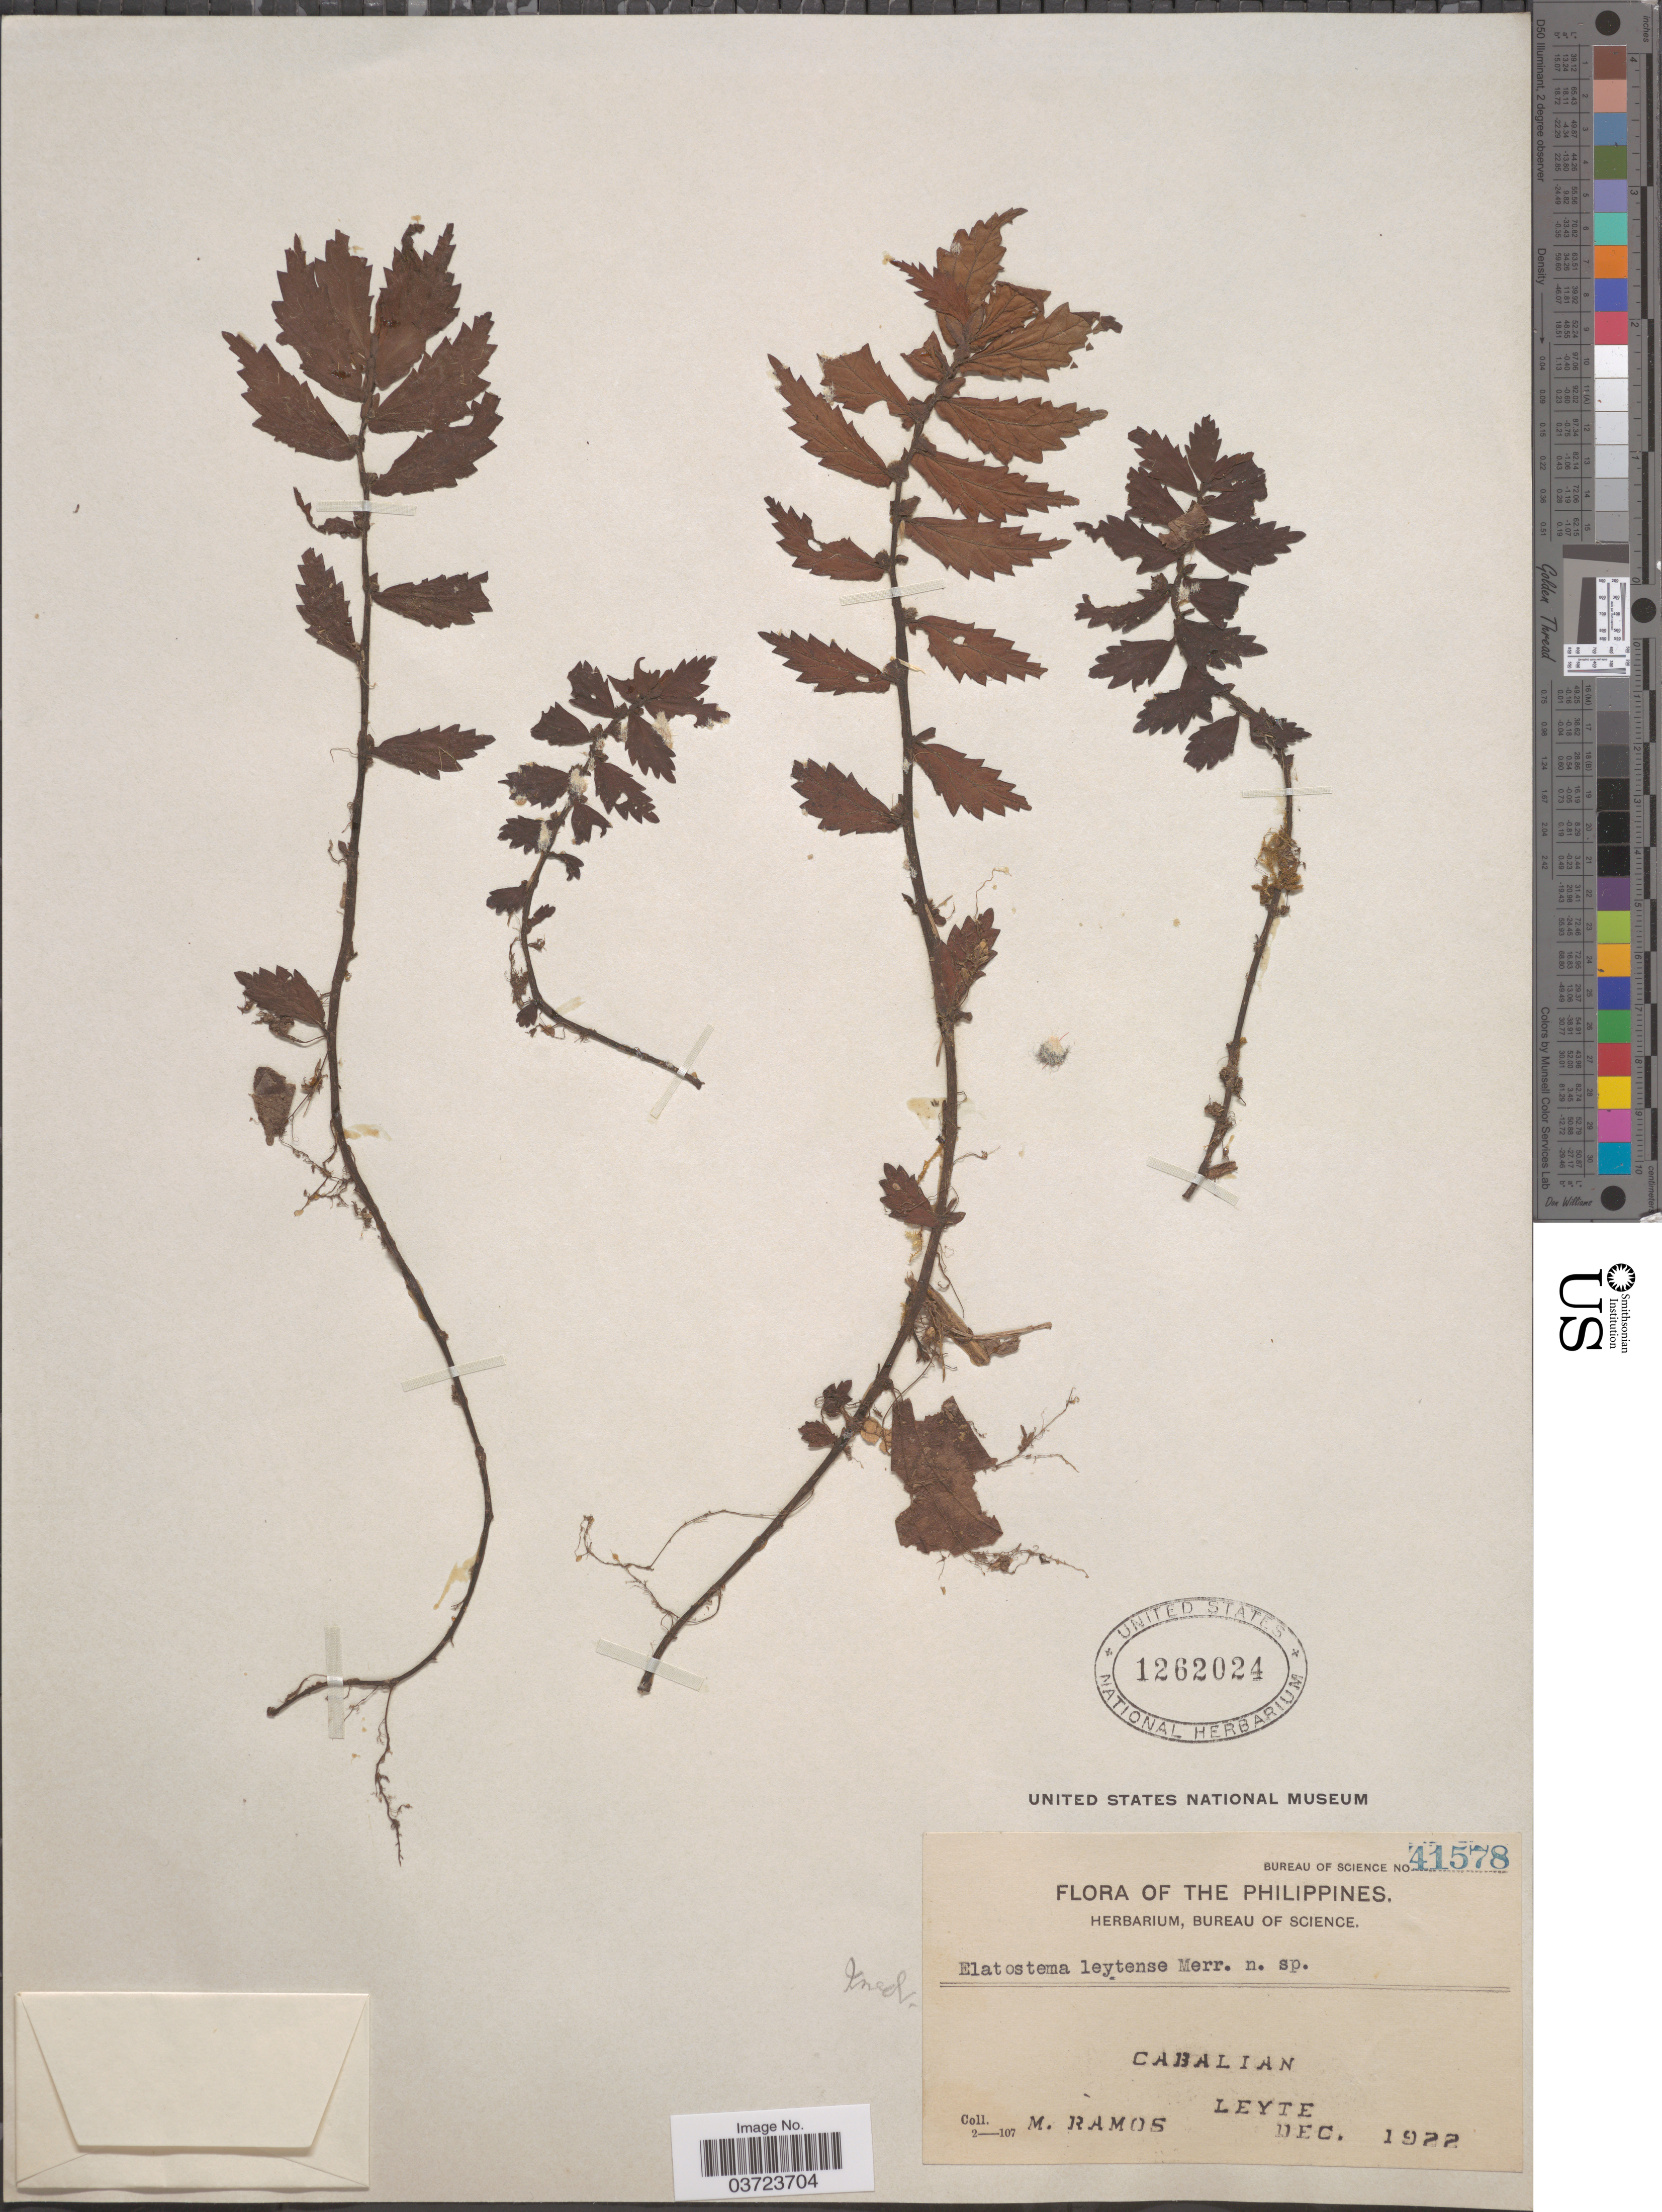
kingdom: Plantae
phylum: Tracheophyta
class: Magnoliopsida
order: Rosales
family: Urticaceae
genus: Elatostema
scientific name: Elatostema leytense Merr., ined.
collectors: M. Ramos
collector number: Bureau of Science 41578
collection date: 1922-12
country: Philippines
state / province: Eastern Visayas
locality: Cabalian, Leyte.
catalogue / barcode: US 1262024